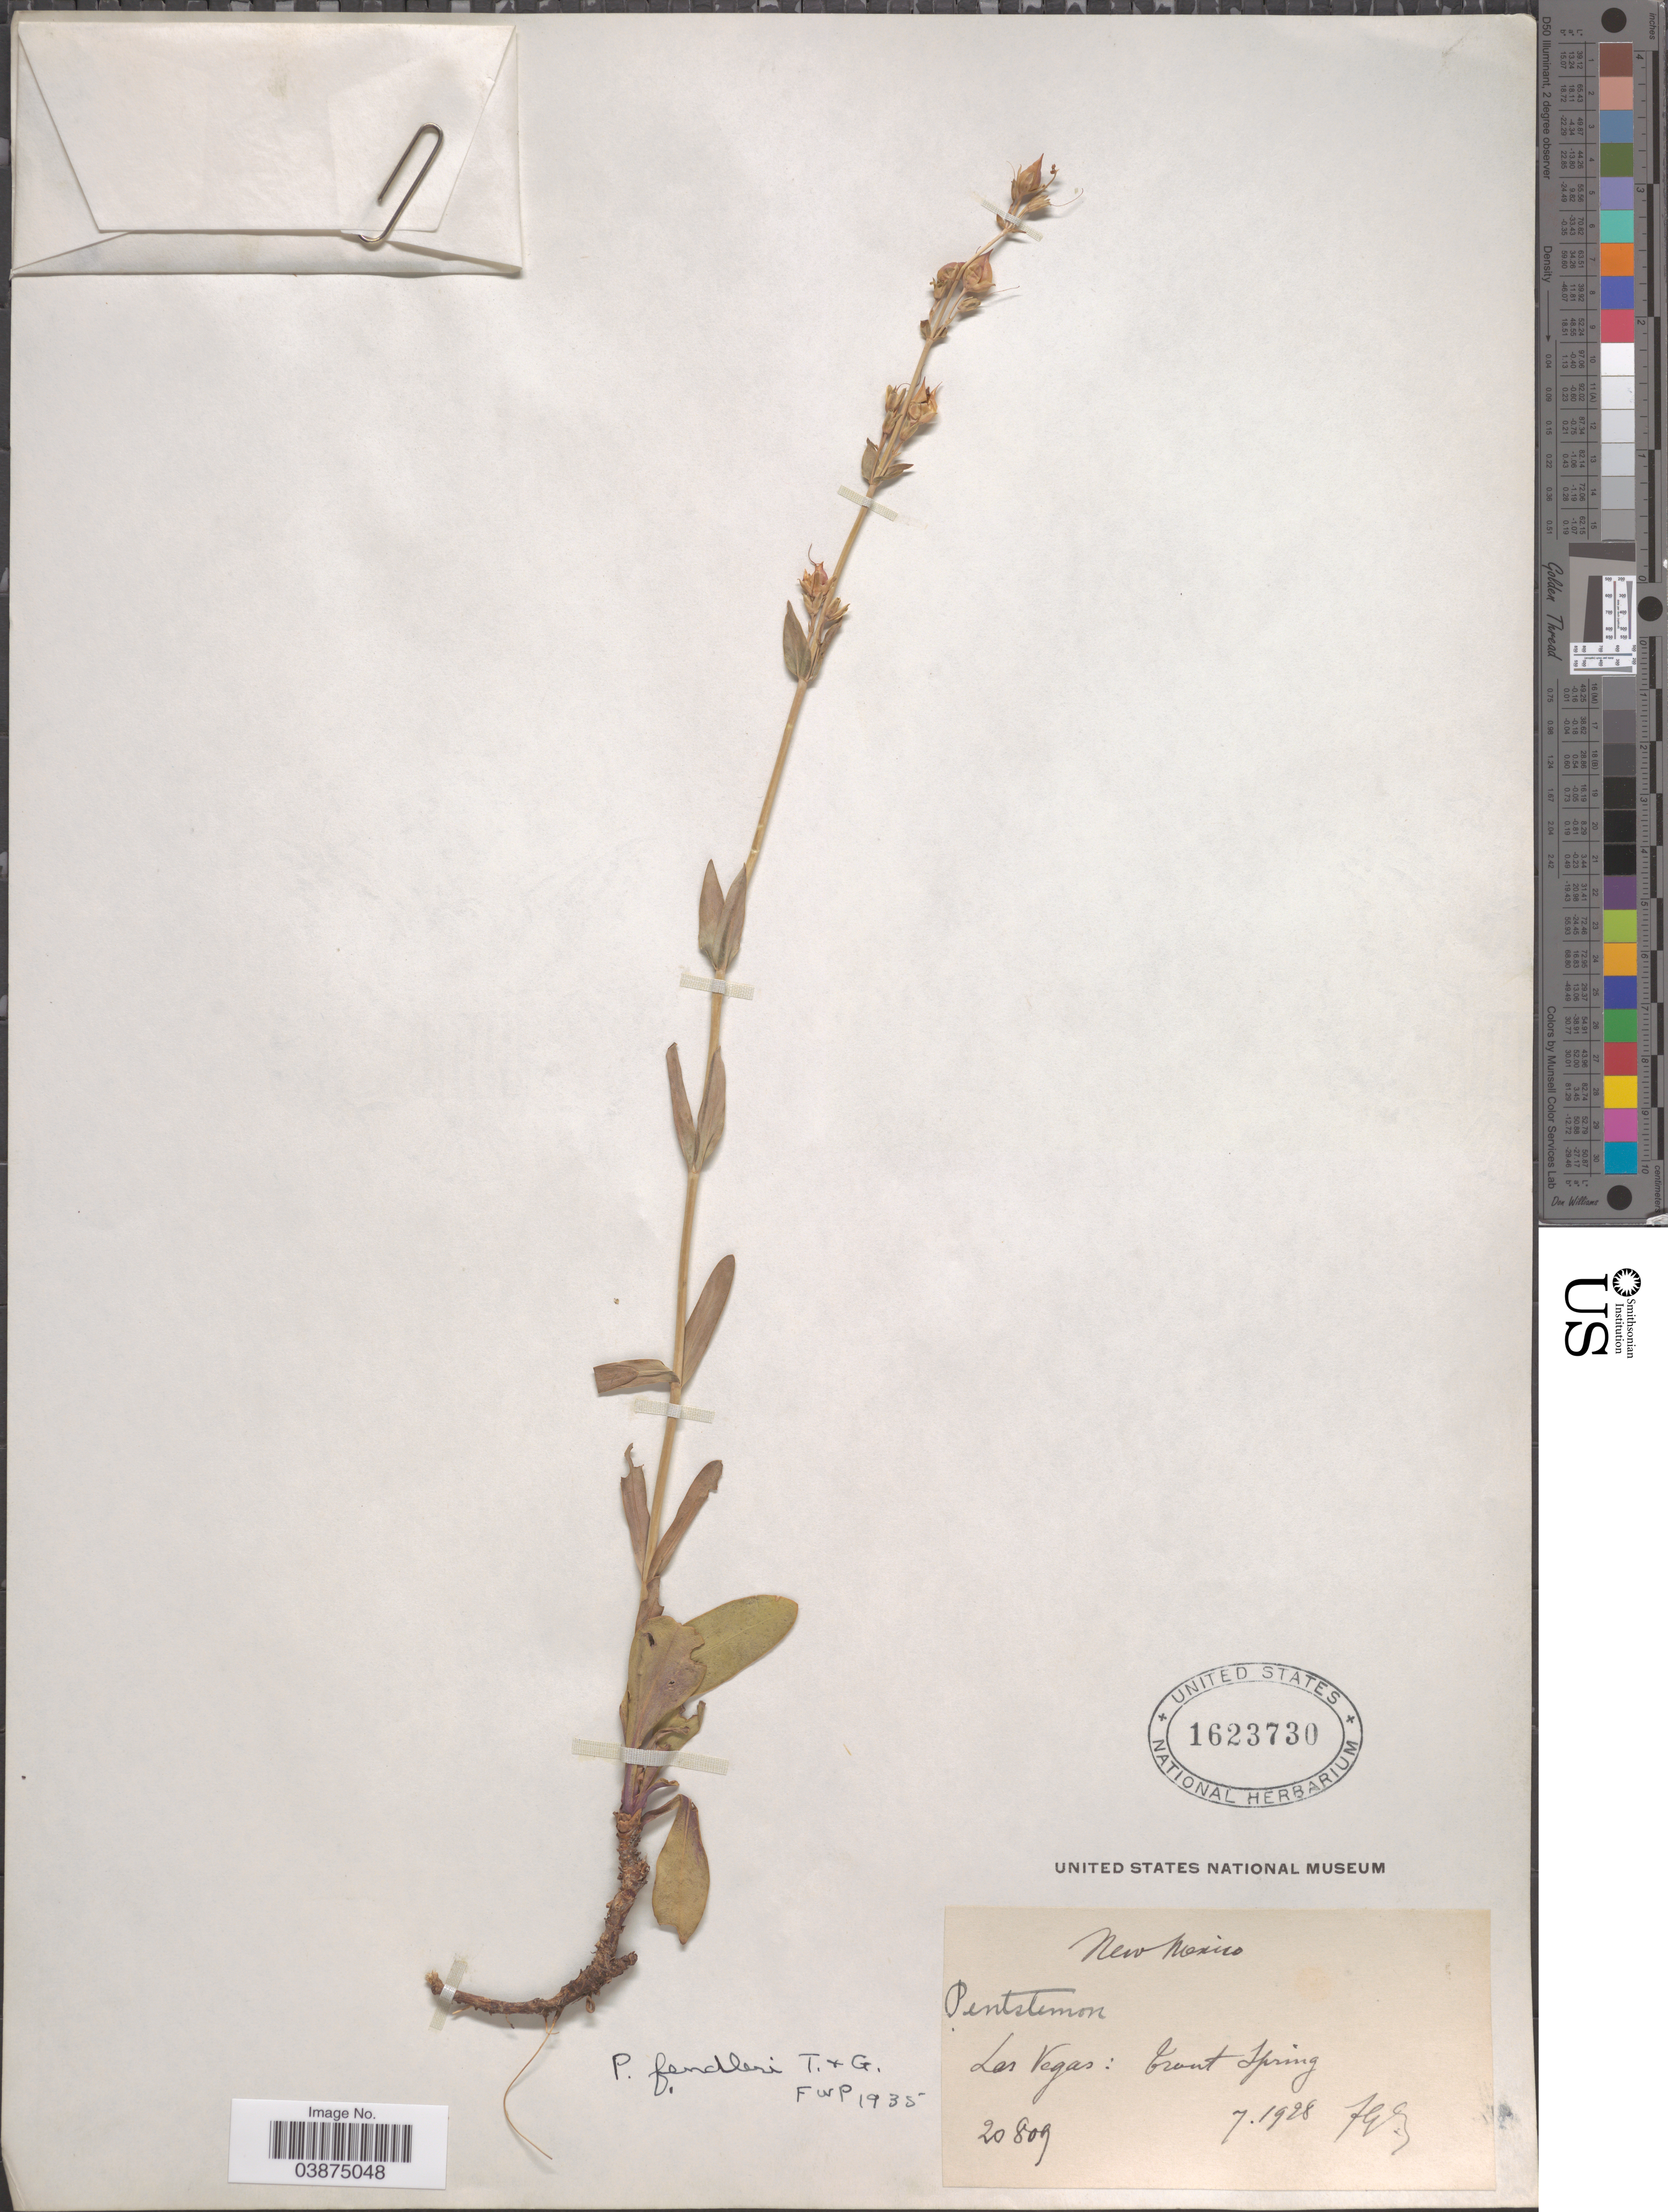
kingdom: Plantae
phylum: Tracheophyta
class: Magnoliopsida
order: Lamiales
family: Plantaginaceae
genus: Penstemon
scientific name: Penstemon fendleri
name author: Torr. & A. Gray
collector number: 20809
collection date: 1928-07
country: United States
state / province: New Mexico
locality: Las Vegas: Grant Spring. [Collector illegible, but based on dates & collection number, probably Fr. G. Arsene]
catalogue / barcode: US 1623730